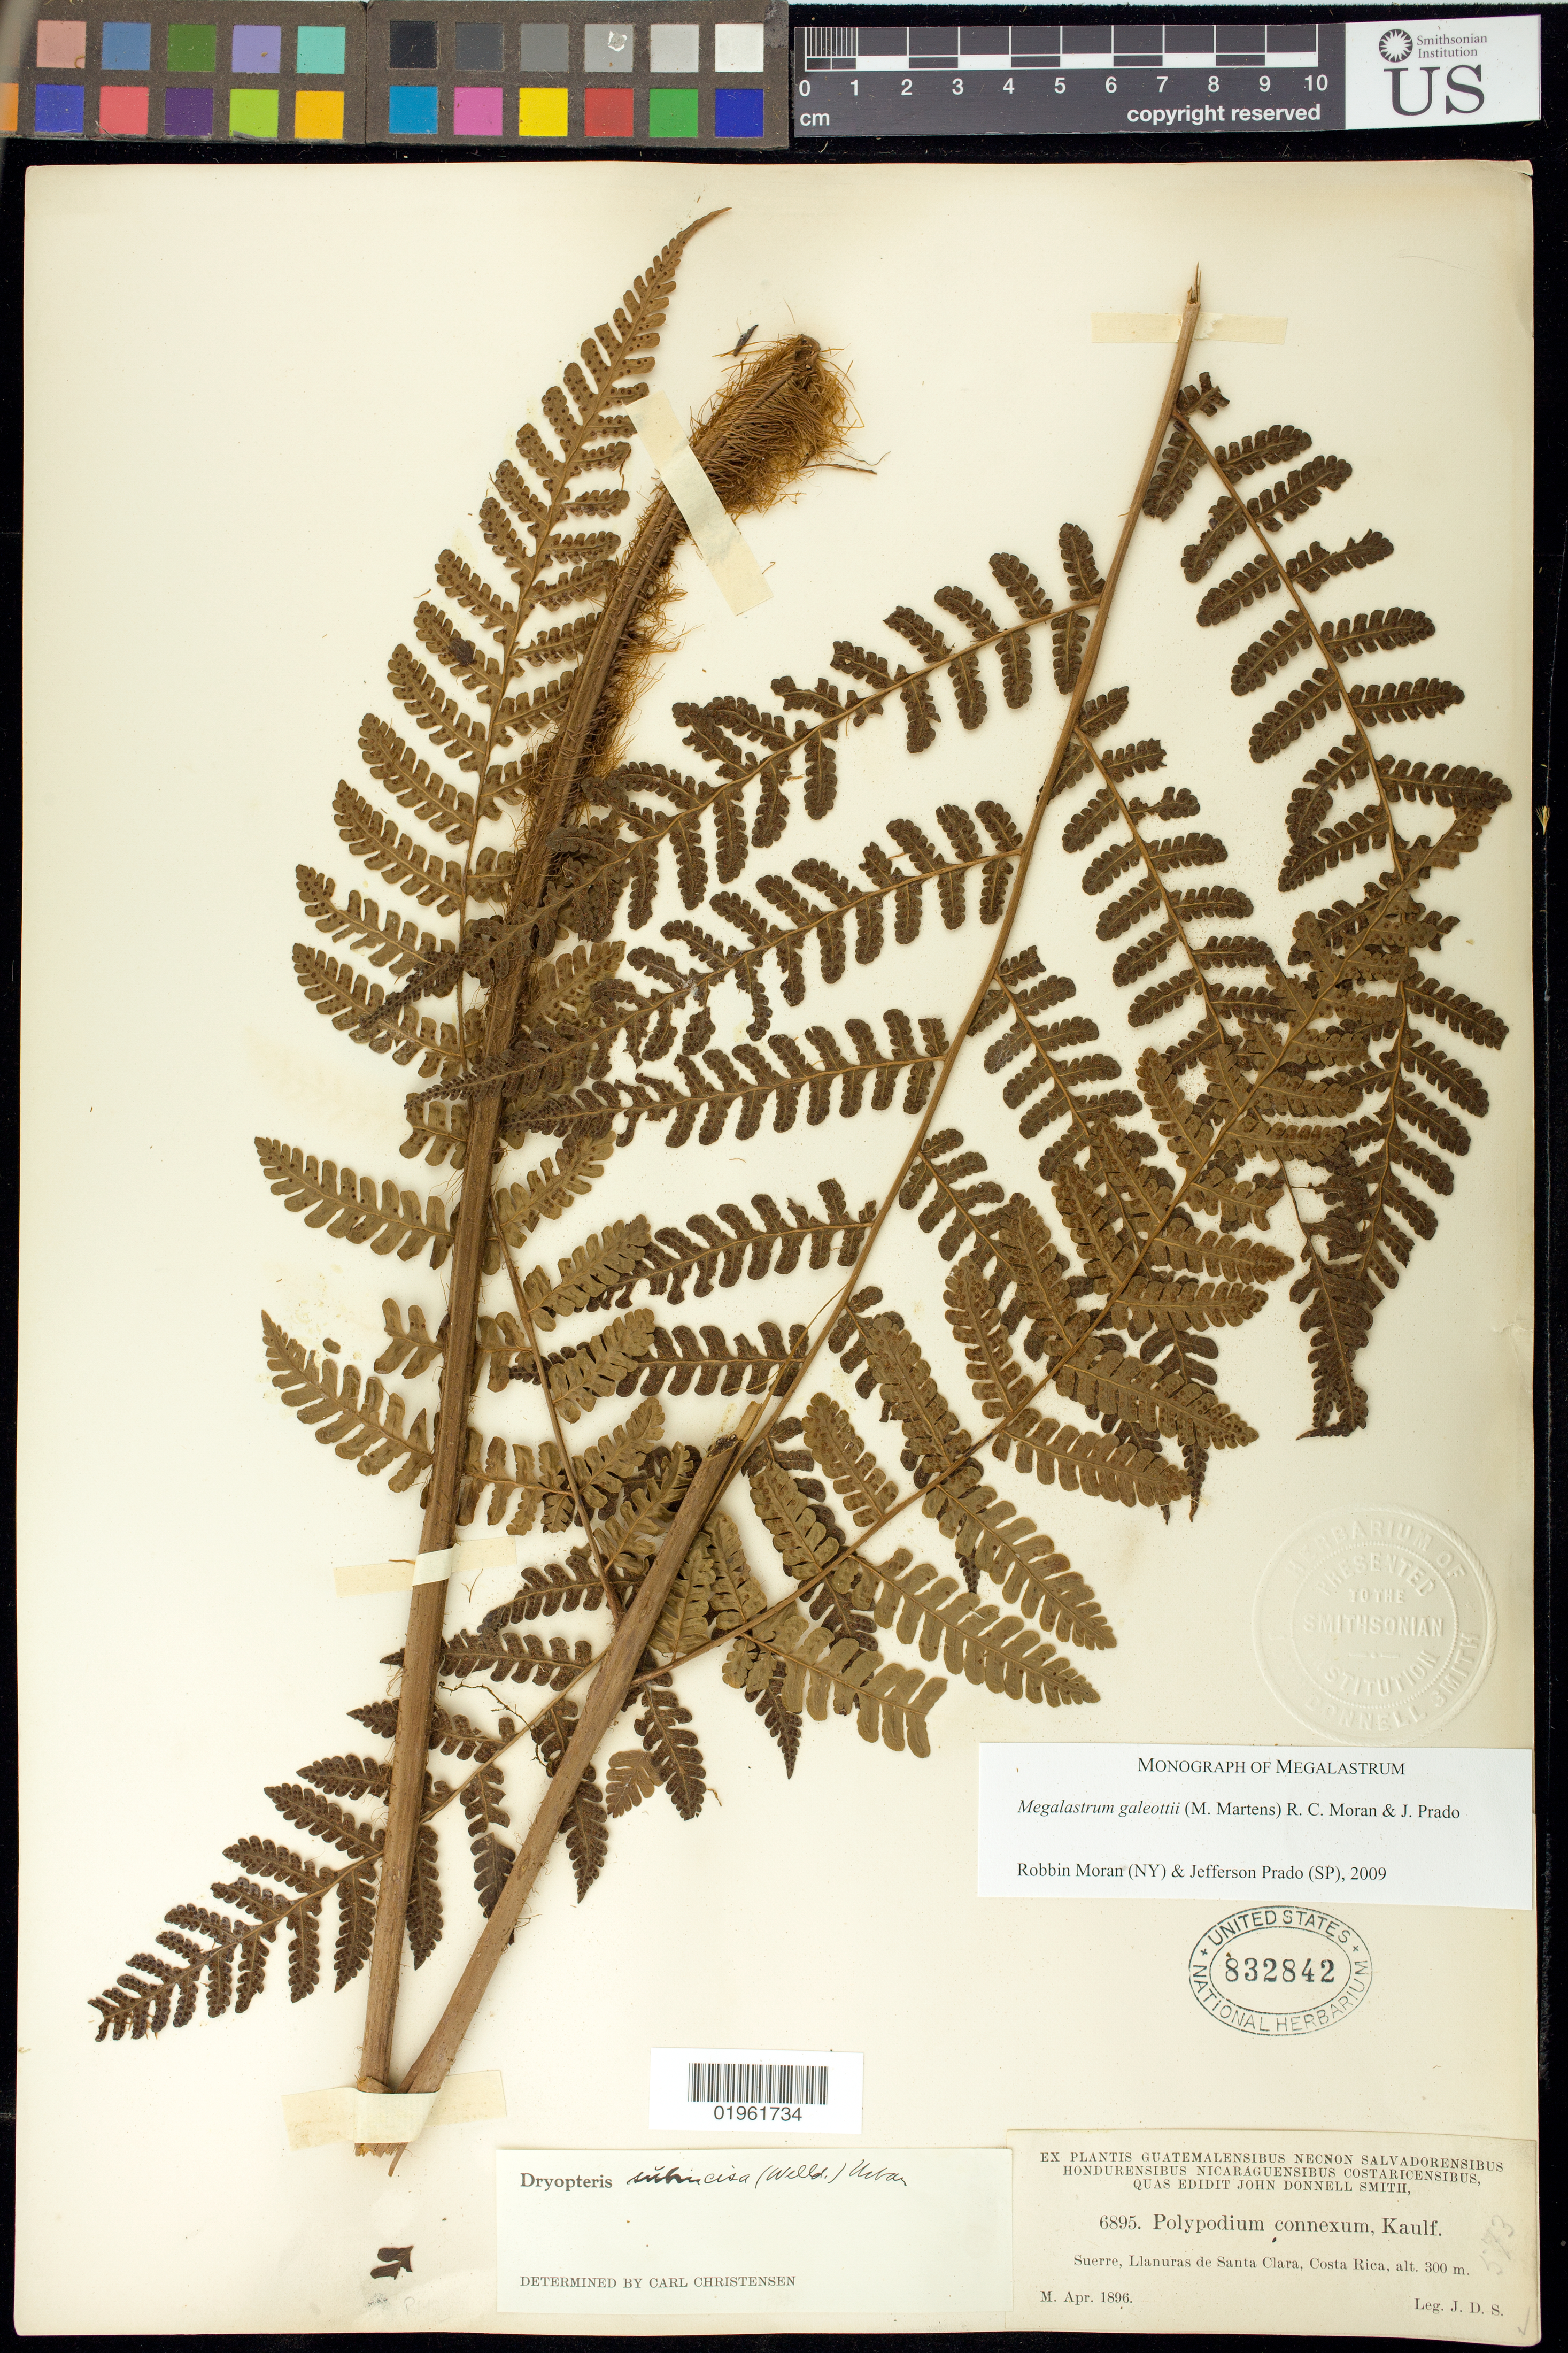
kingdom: Plantae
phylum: Tracheophyta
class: Polypodiopsida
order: Polypodiales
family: Dryopteridaceae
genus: Megalastrum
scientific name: Megalastrum galeottii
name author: (M. Martens) R.C. Moran & J. Prado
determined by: Moran, R. C.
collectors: J. Donnell Smith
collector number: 6895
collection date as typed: Apr 1896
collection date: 1896-04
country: Costa Rica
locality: Suerre, Llanuras de Santa Clara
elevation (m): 300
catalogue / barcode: US 832842